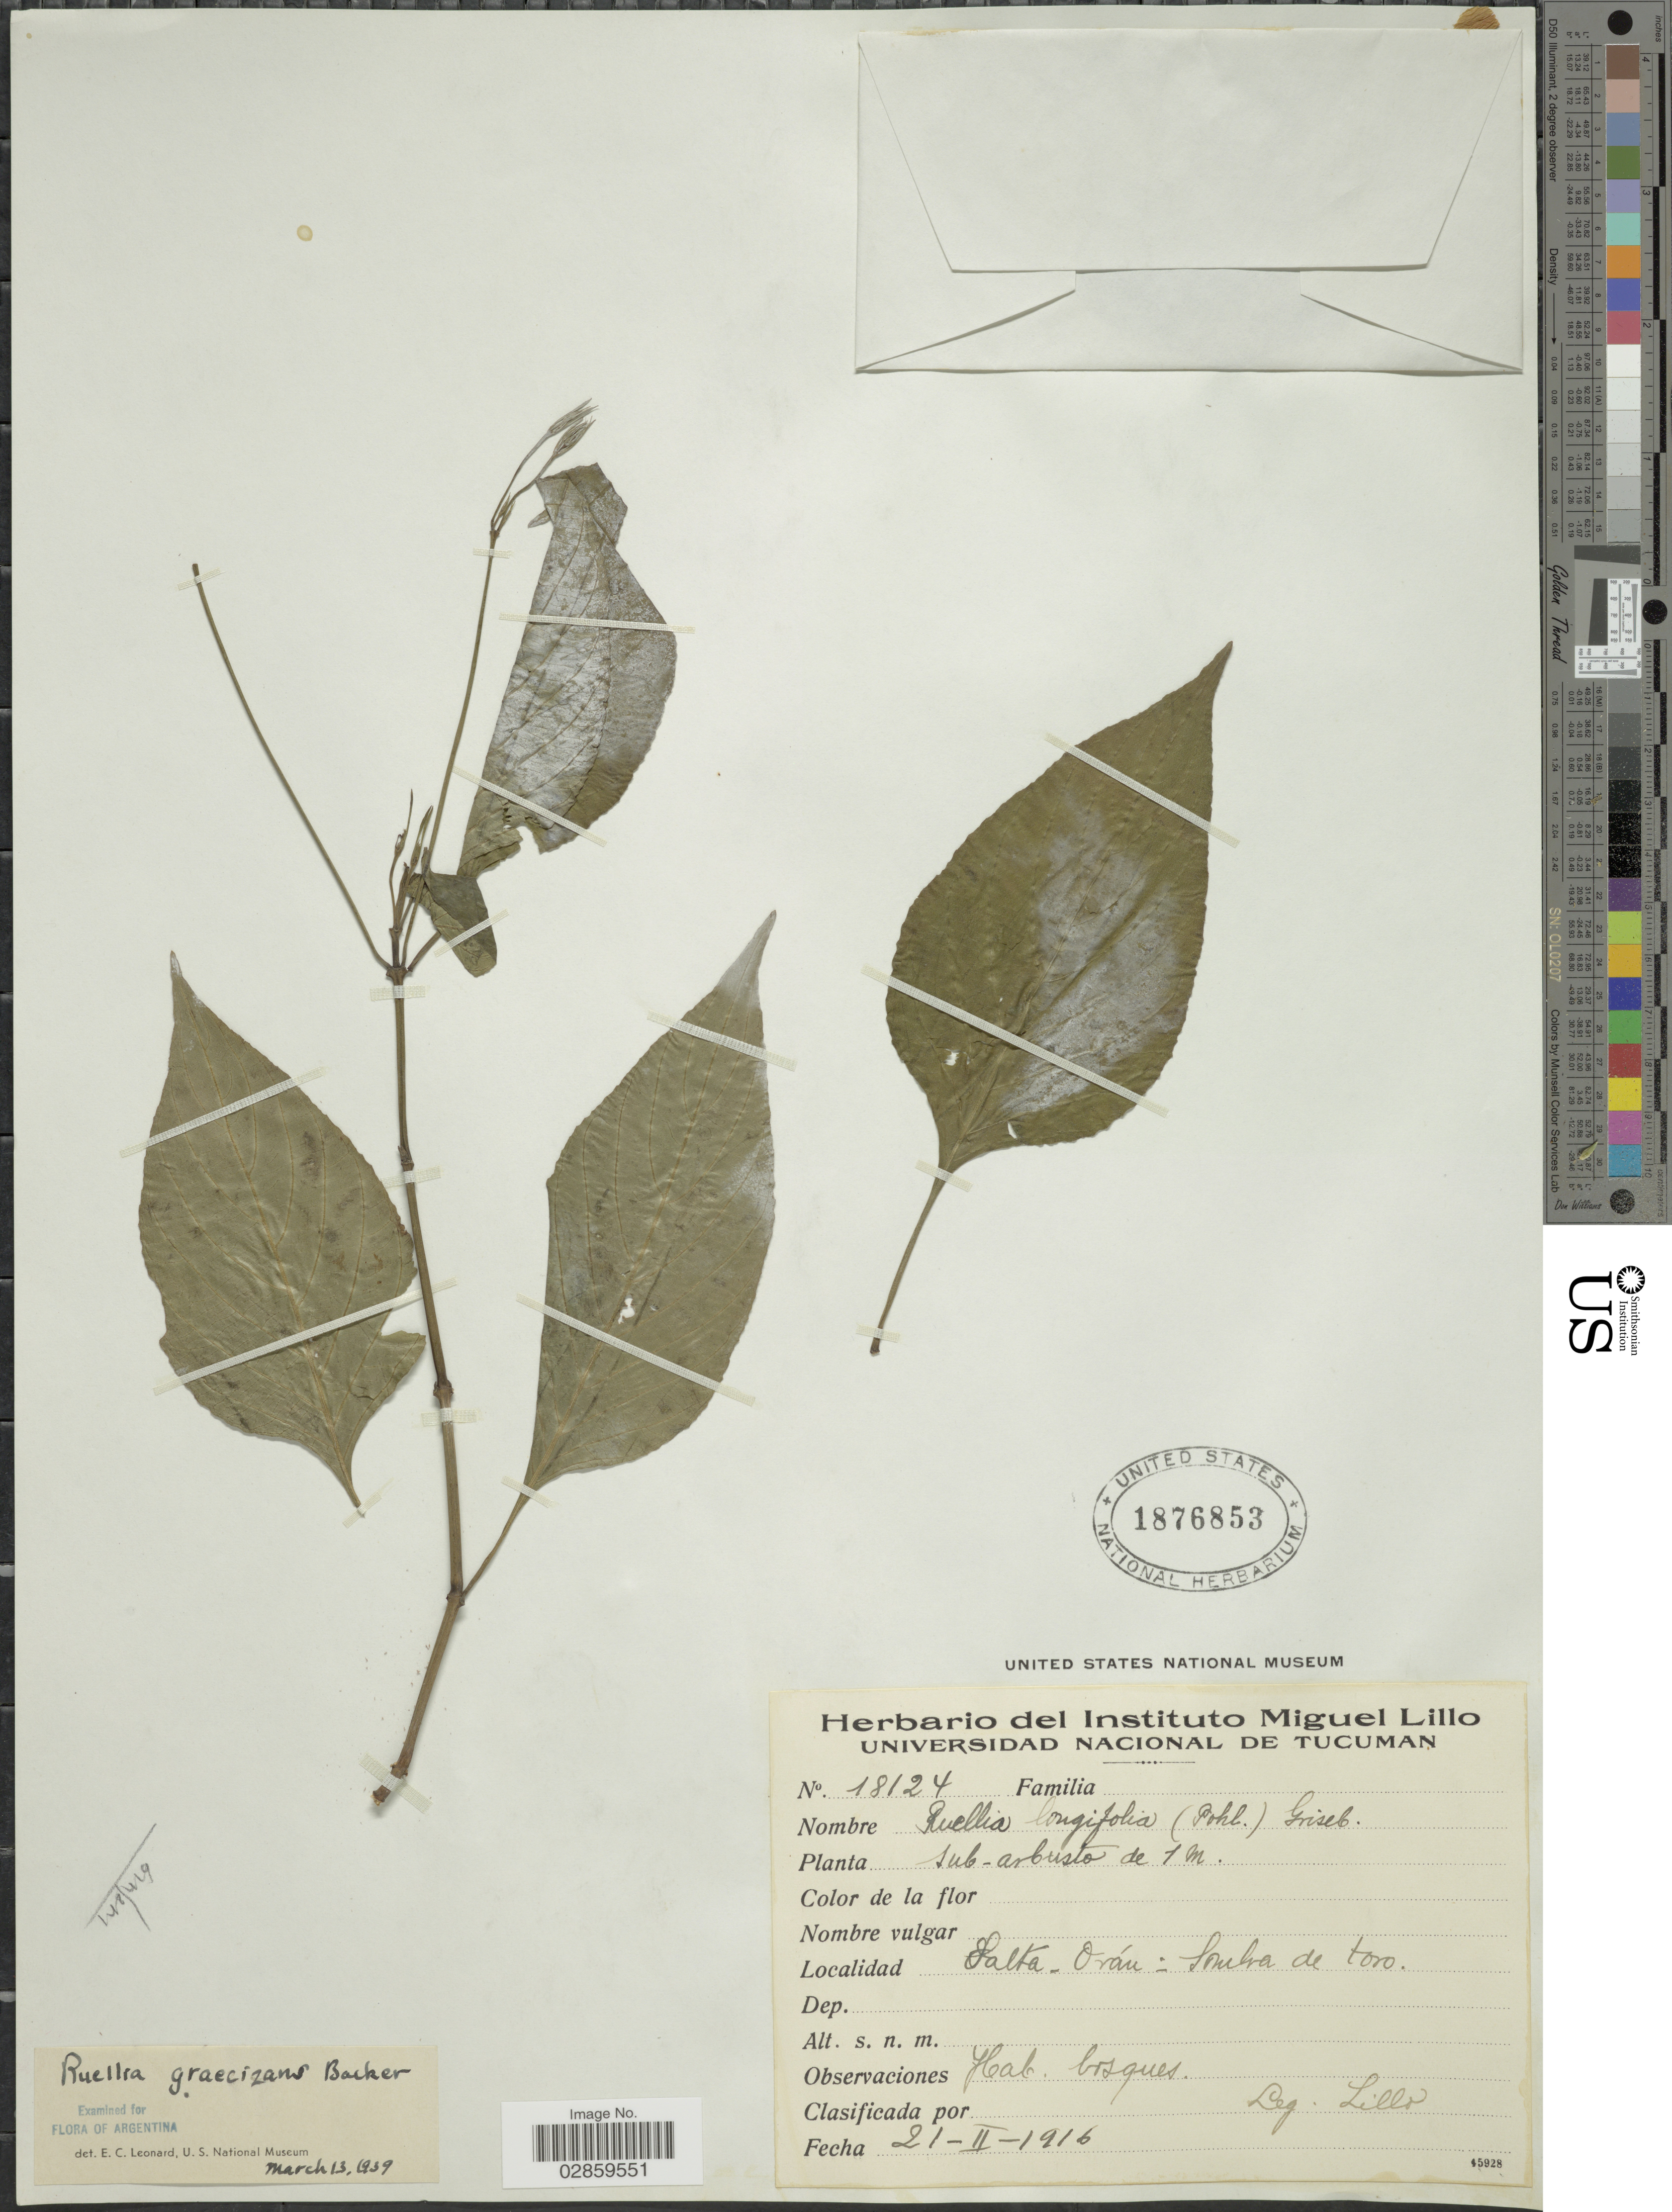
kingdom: Plantae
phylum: Tracheophyta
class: Magnoliopsida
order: Lamiales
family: Acanthaceae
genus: Ruellia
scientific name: Ruellia brevifolia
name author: (Pohl) C. Ezcurra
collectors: M. Lillo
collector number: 18124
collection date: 1916-02-21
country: Argentina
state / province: Salta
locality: Orán: Sombra de toro.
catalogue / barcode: US 1876853